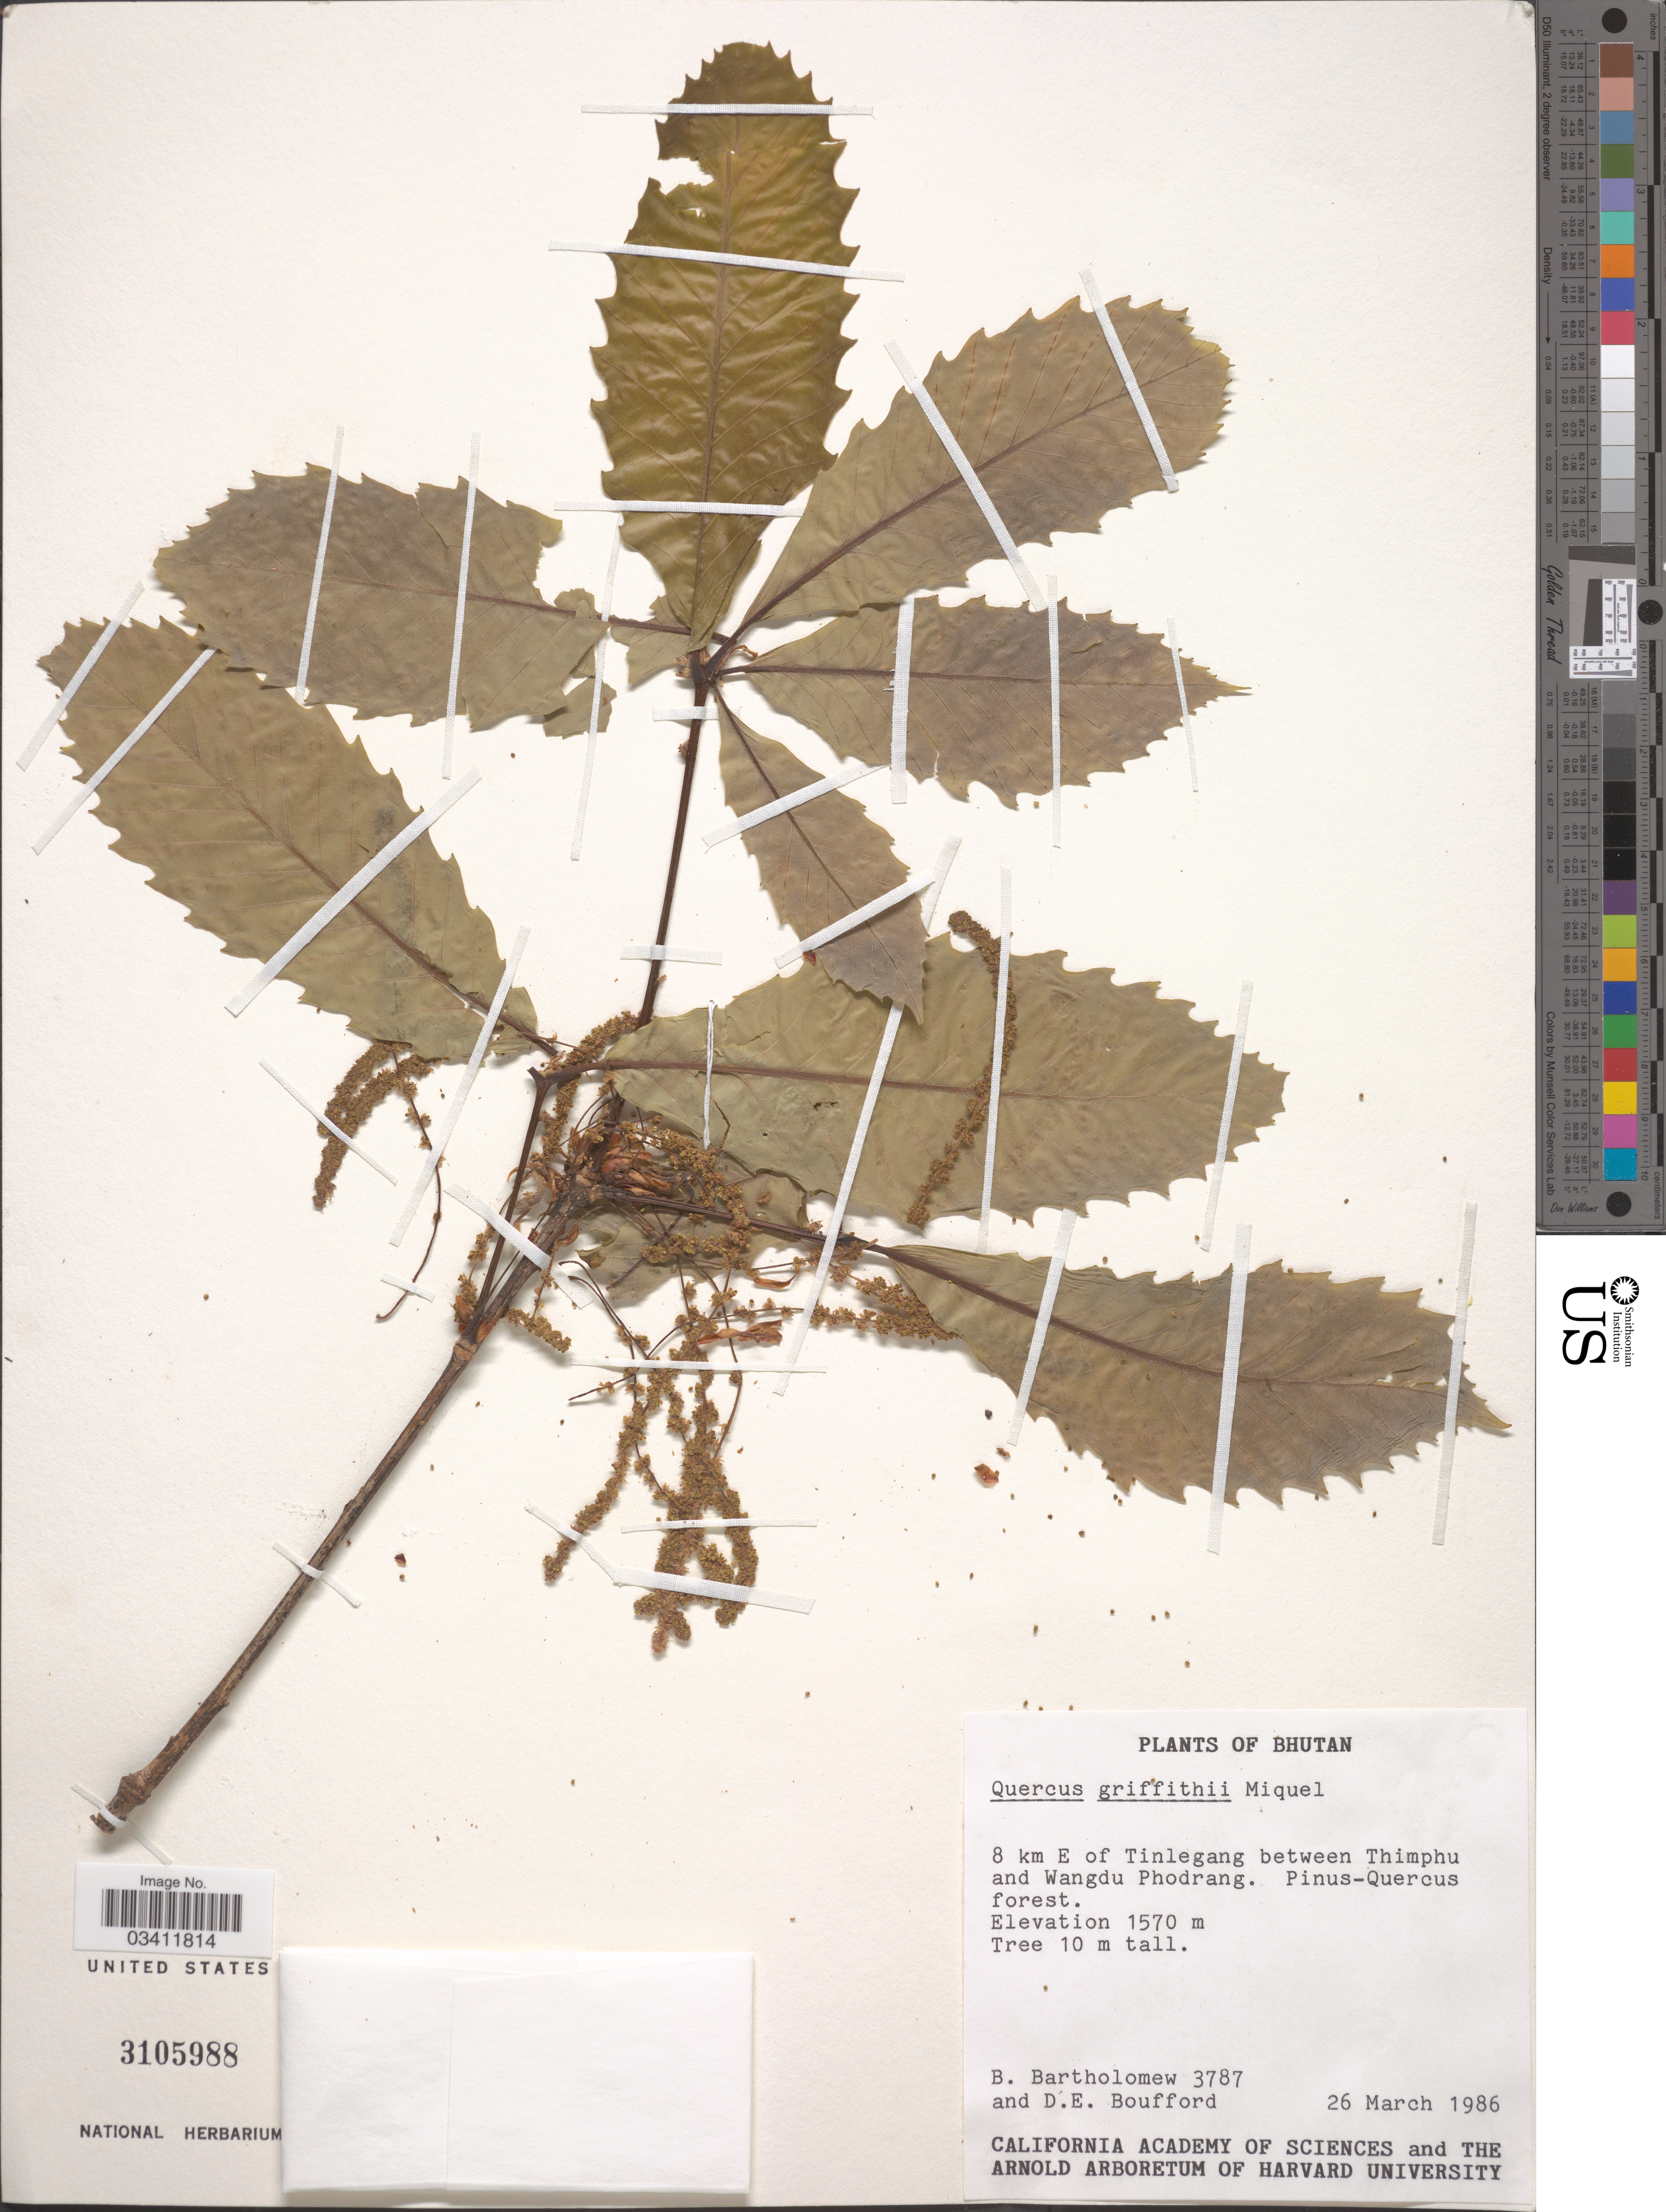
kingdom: Plantae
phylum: Tracheophyta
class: Magnoliopsida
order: Fagales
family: Fagaceae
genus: Quercus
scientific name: Quercus griffithii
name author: Hook. f. & Thomson ex Miq.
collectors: B. Bartholomew & D. E. Boufford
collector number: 3787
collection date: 1986-03-26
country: Bhutan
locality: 8 km E of Tinlegang between Thimpu and Wangdu Phodrang.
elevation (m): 1570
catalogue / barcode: US 3105988